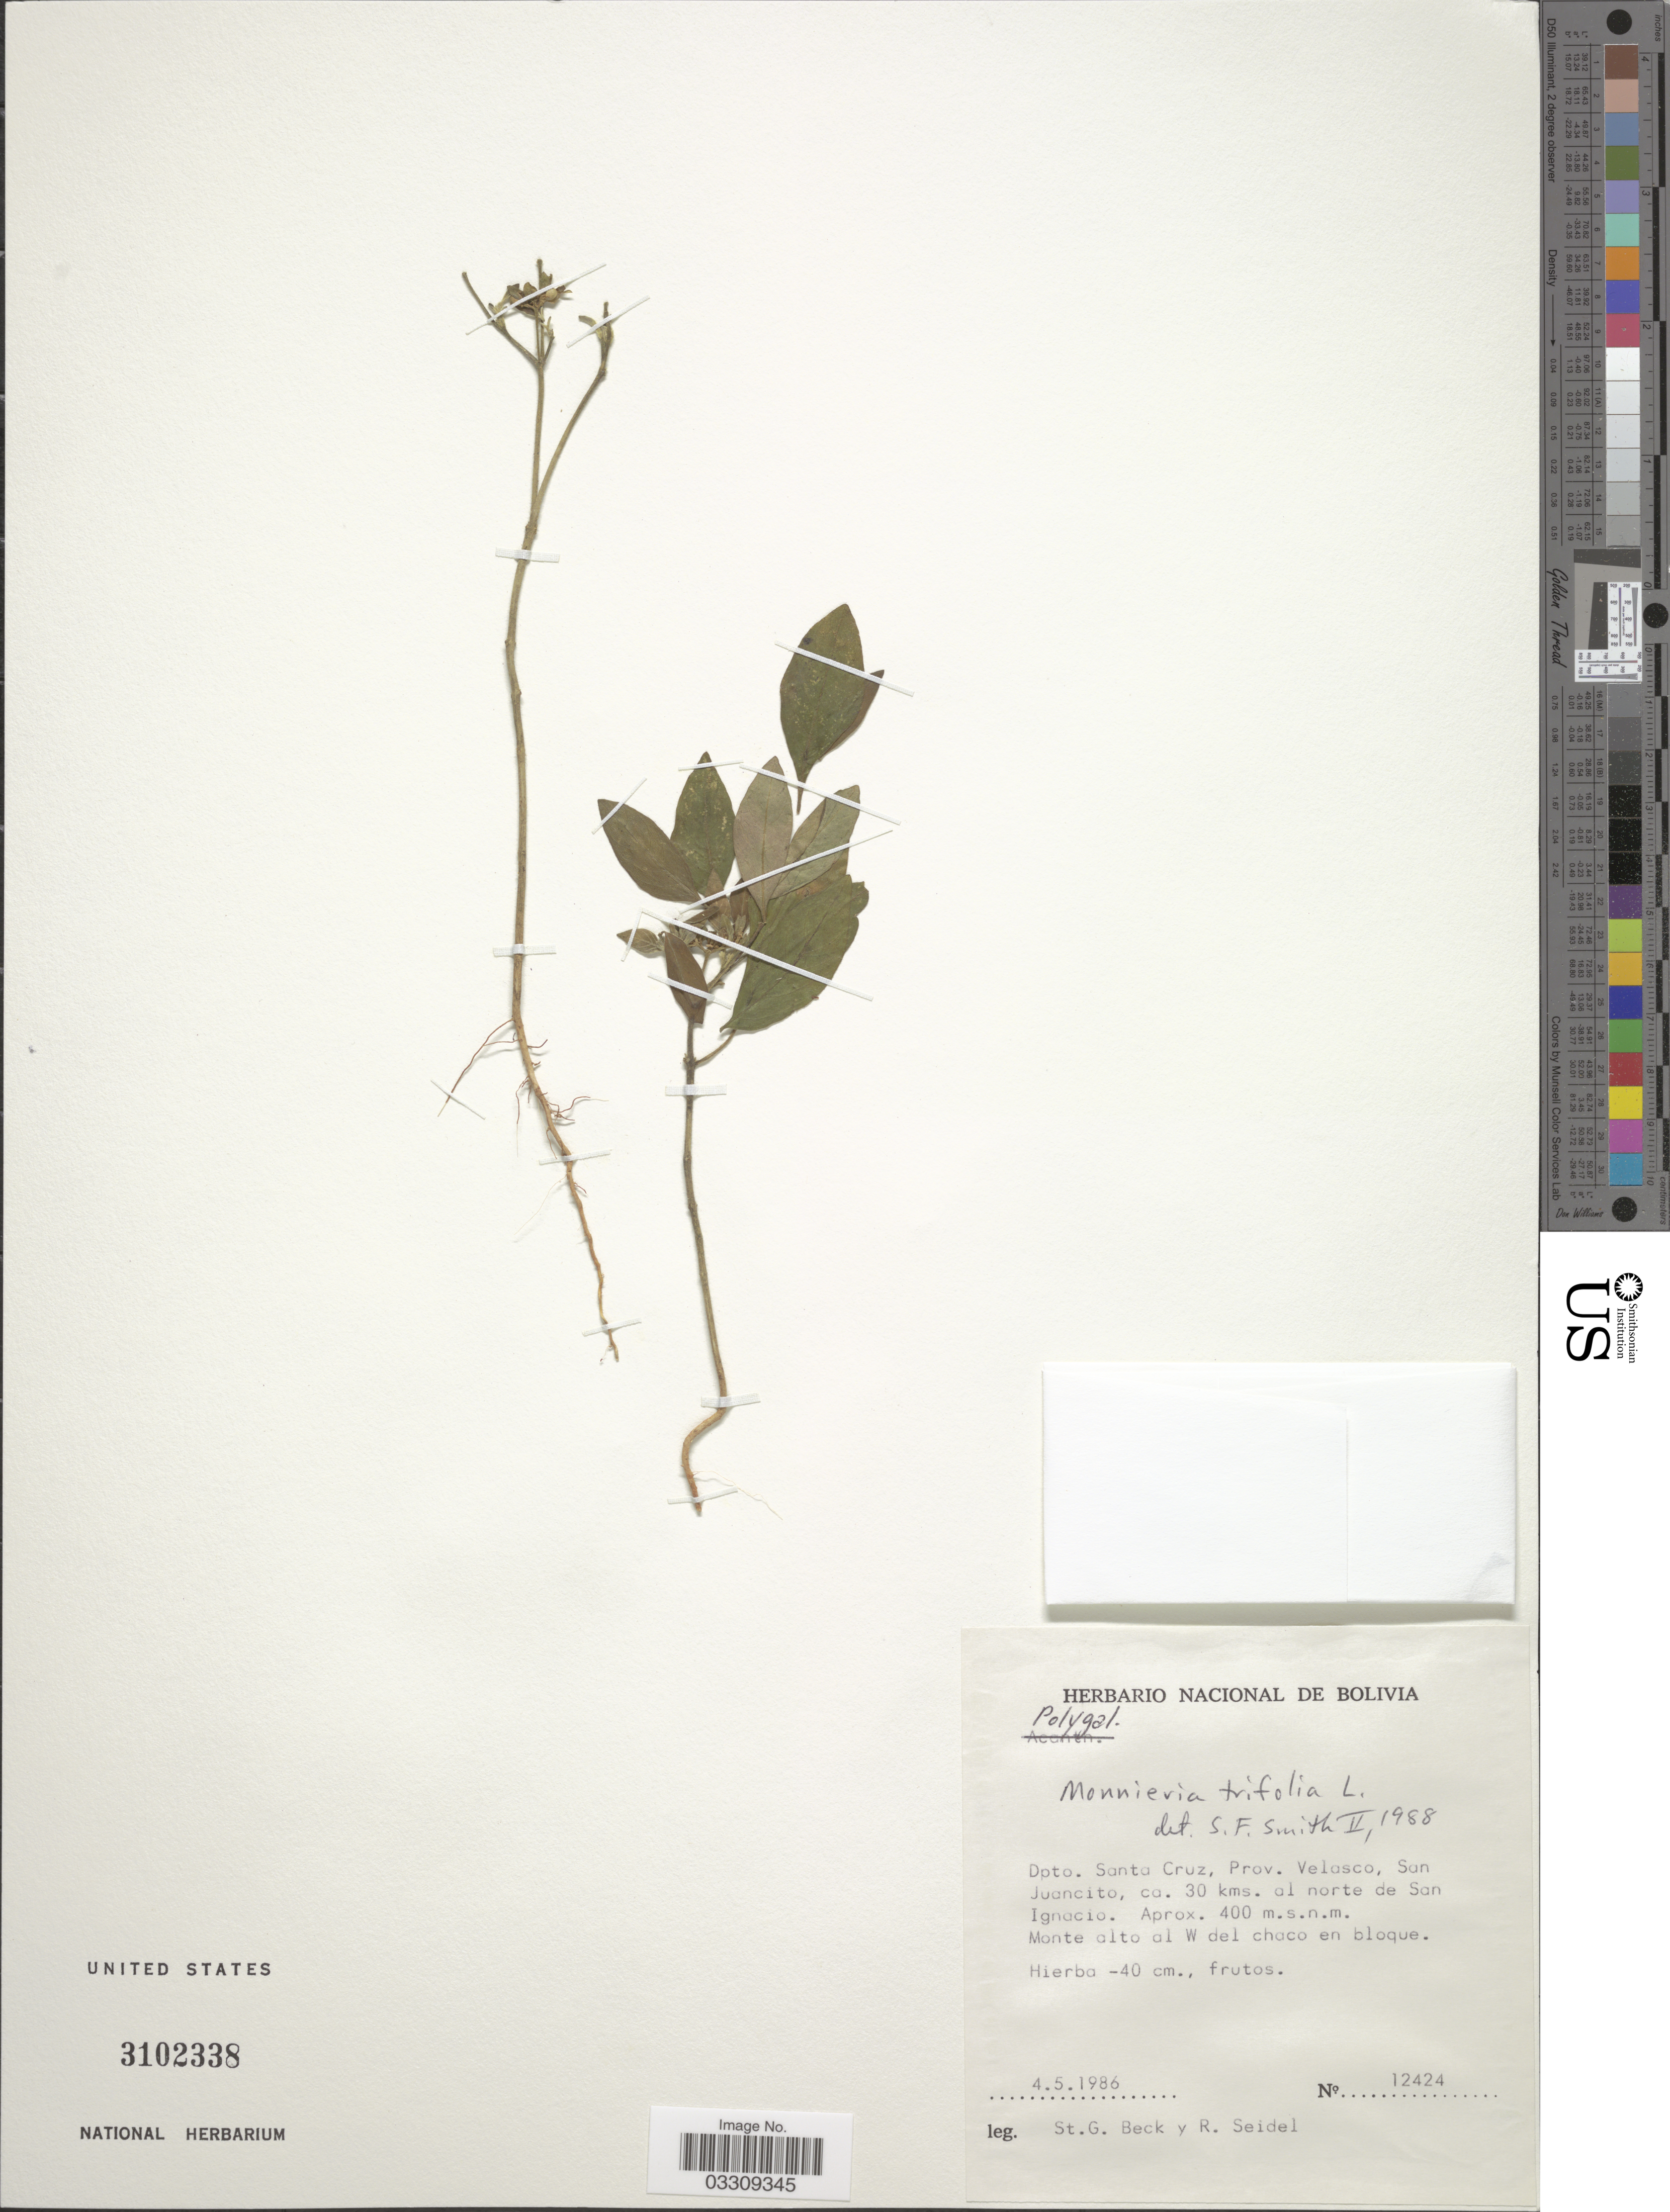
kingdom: Plantae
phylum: Tracheophyta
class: Magnoliopsida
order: Sapindales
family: Rutaceae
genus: Ertela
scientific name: Ertela trifolia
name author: (L.) Kuntze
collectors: S. G. Beck & R. Seidel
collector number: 12424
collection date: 1986-05-04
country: Bolivia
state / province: Santa Cruz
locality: Dpto. Santa Cruz, Prov. Velasco, San Juancito, ca. 30 kms. al norte de San Ignacio.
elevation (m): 400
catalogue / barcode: US 3102338